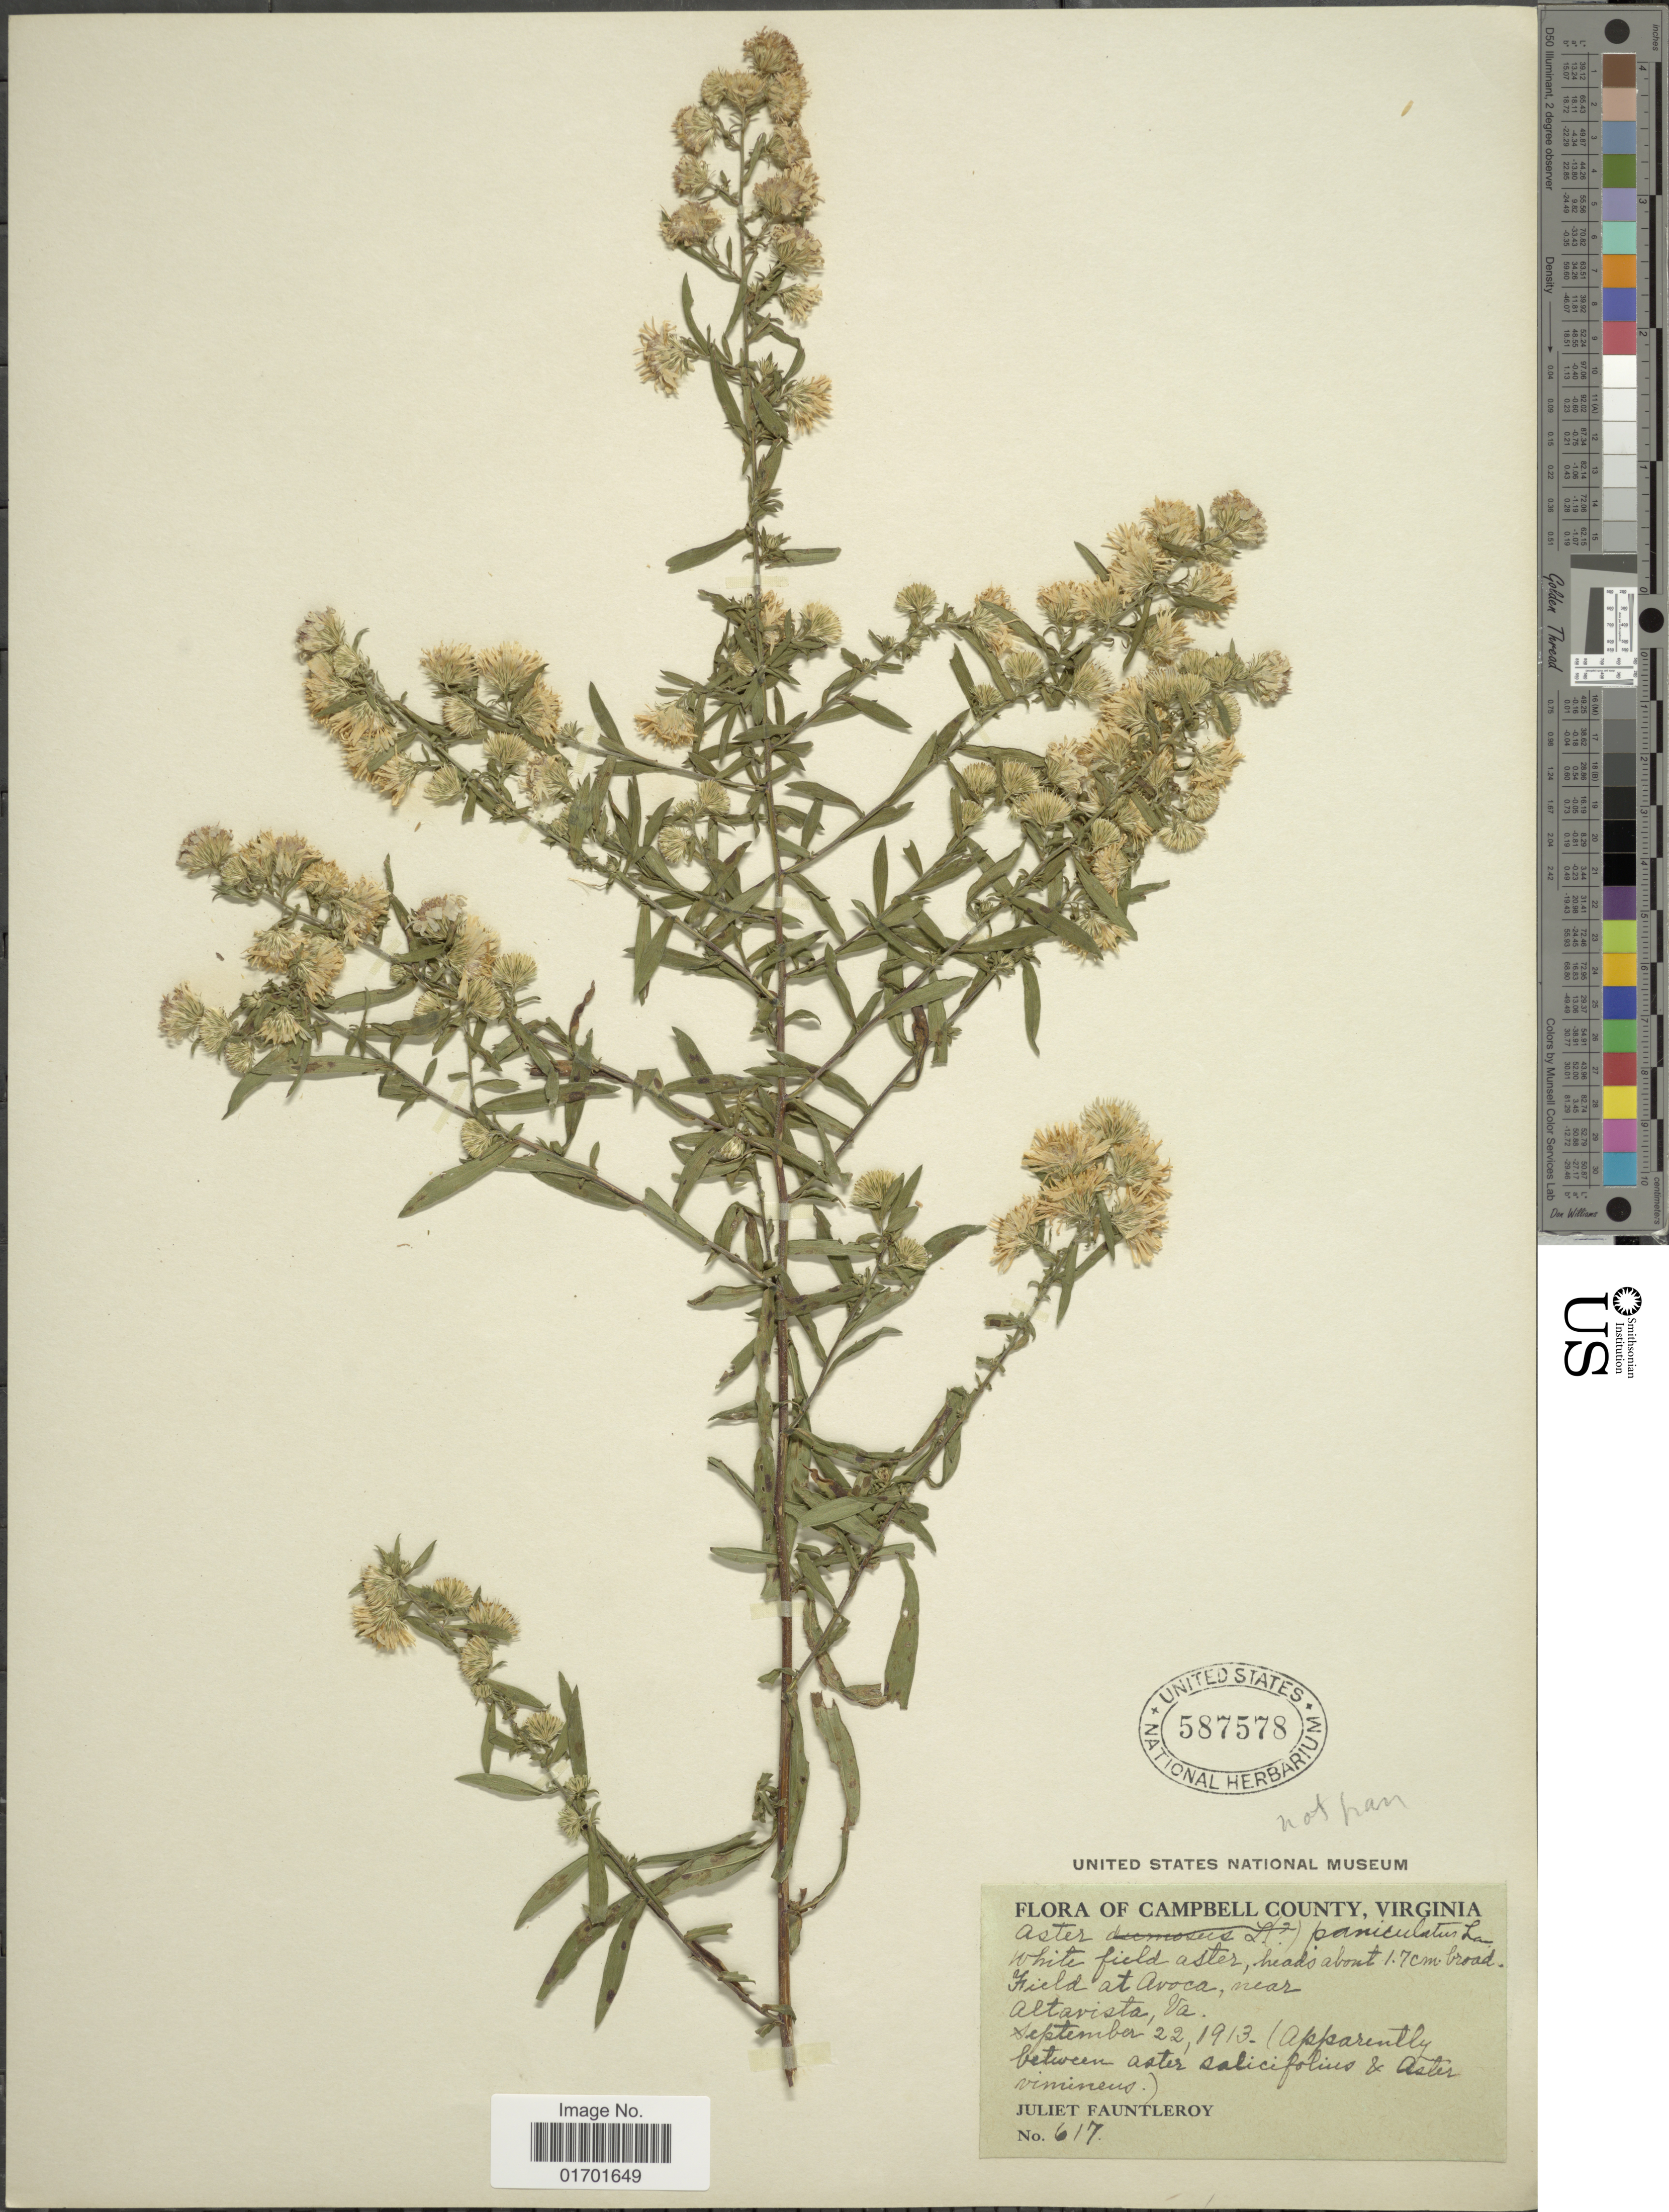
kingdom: Plantae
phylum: Tracheophyta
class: Magnoliopsida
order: Asterales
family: Asteraceae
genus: Symphyotrichum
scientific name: Symphyotrichum lanceolatum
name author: (Willd.) G.L. Nesom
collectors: J. Fauntleroy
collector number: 617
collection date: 1913-09-22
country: United States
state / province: Virginia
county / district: Campbell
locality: Field at Avoca, near Altavista.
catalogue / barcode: US 587578